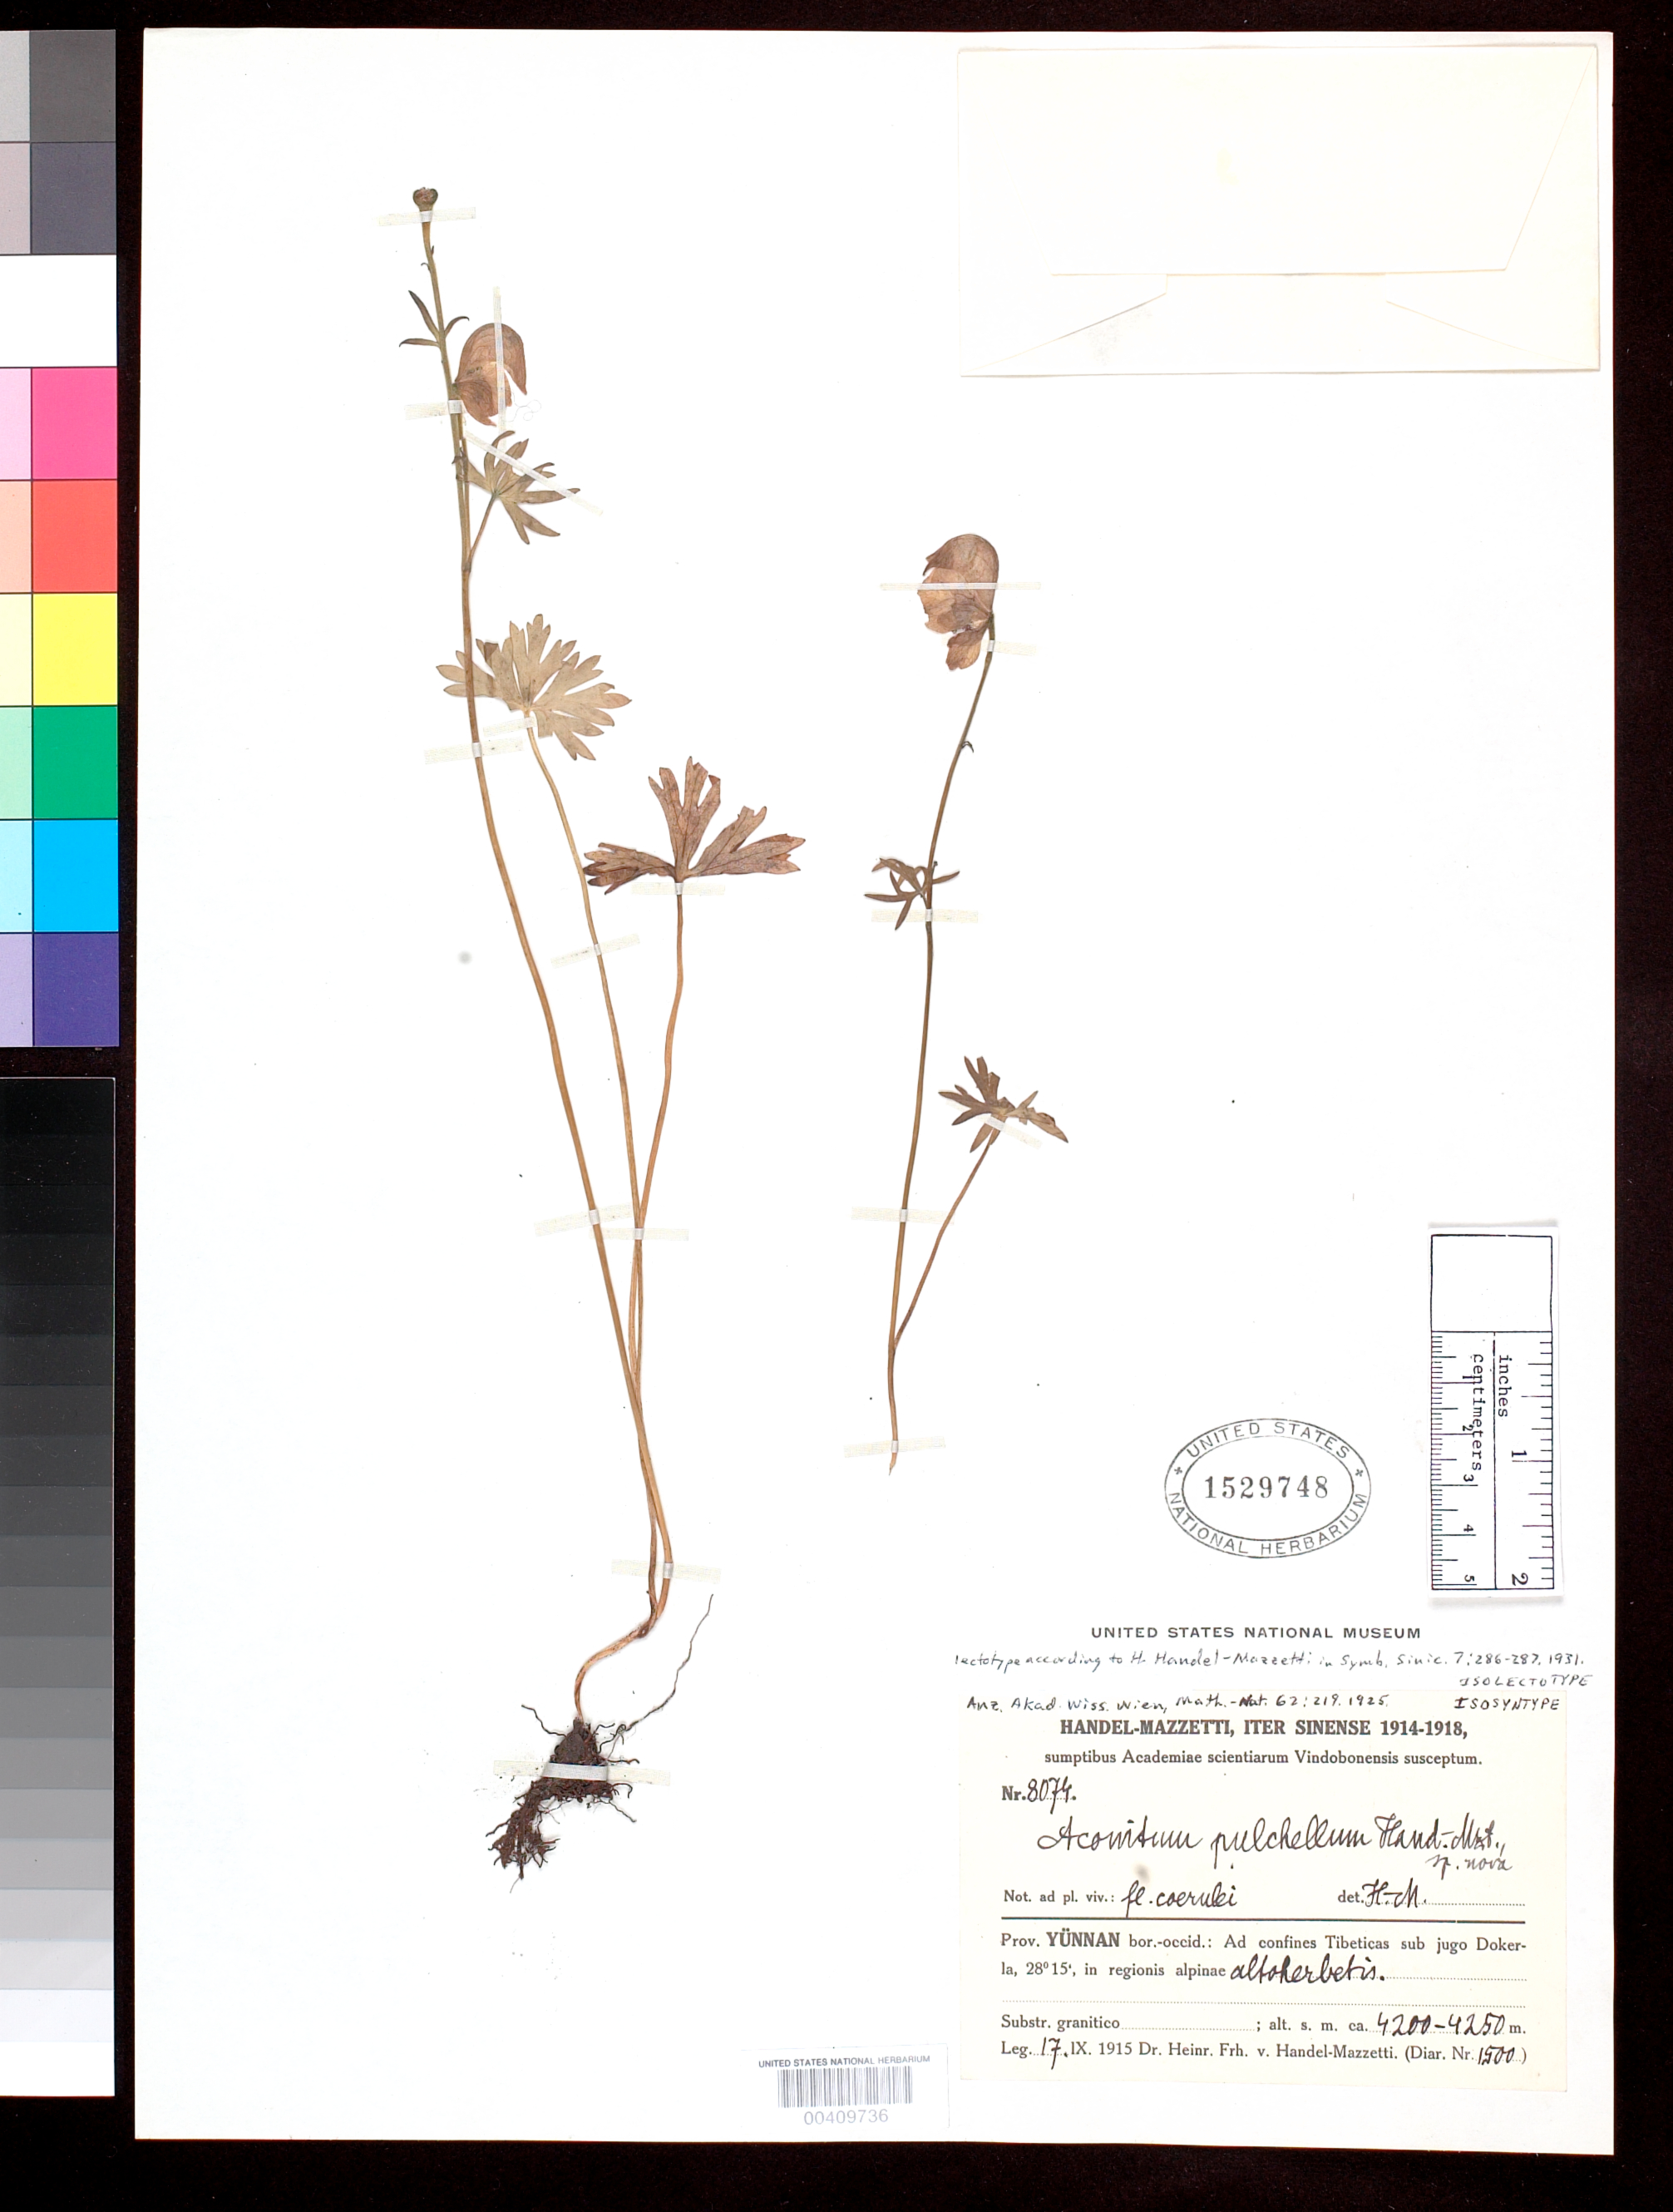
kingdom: Plantae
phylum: Tracheophyta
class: Magnoliopsida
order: Ranunculales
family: Ranunculaceae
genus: Aconitum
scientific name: Aconitum pulchellum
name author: Hand.-Mazz.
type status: Isolectotype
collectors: H. Handel-Mazzetti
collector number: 8074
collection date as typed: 17 Sep 1915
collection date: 1915-09-17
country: China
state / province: Yunnan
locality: Ad confines Tibeticas sub jugo Dokerla.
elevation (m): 4200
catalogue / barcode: US 1529748